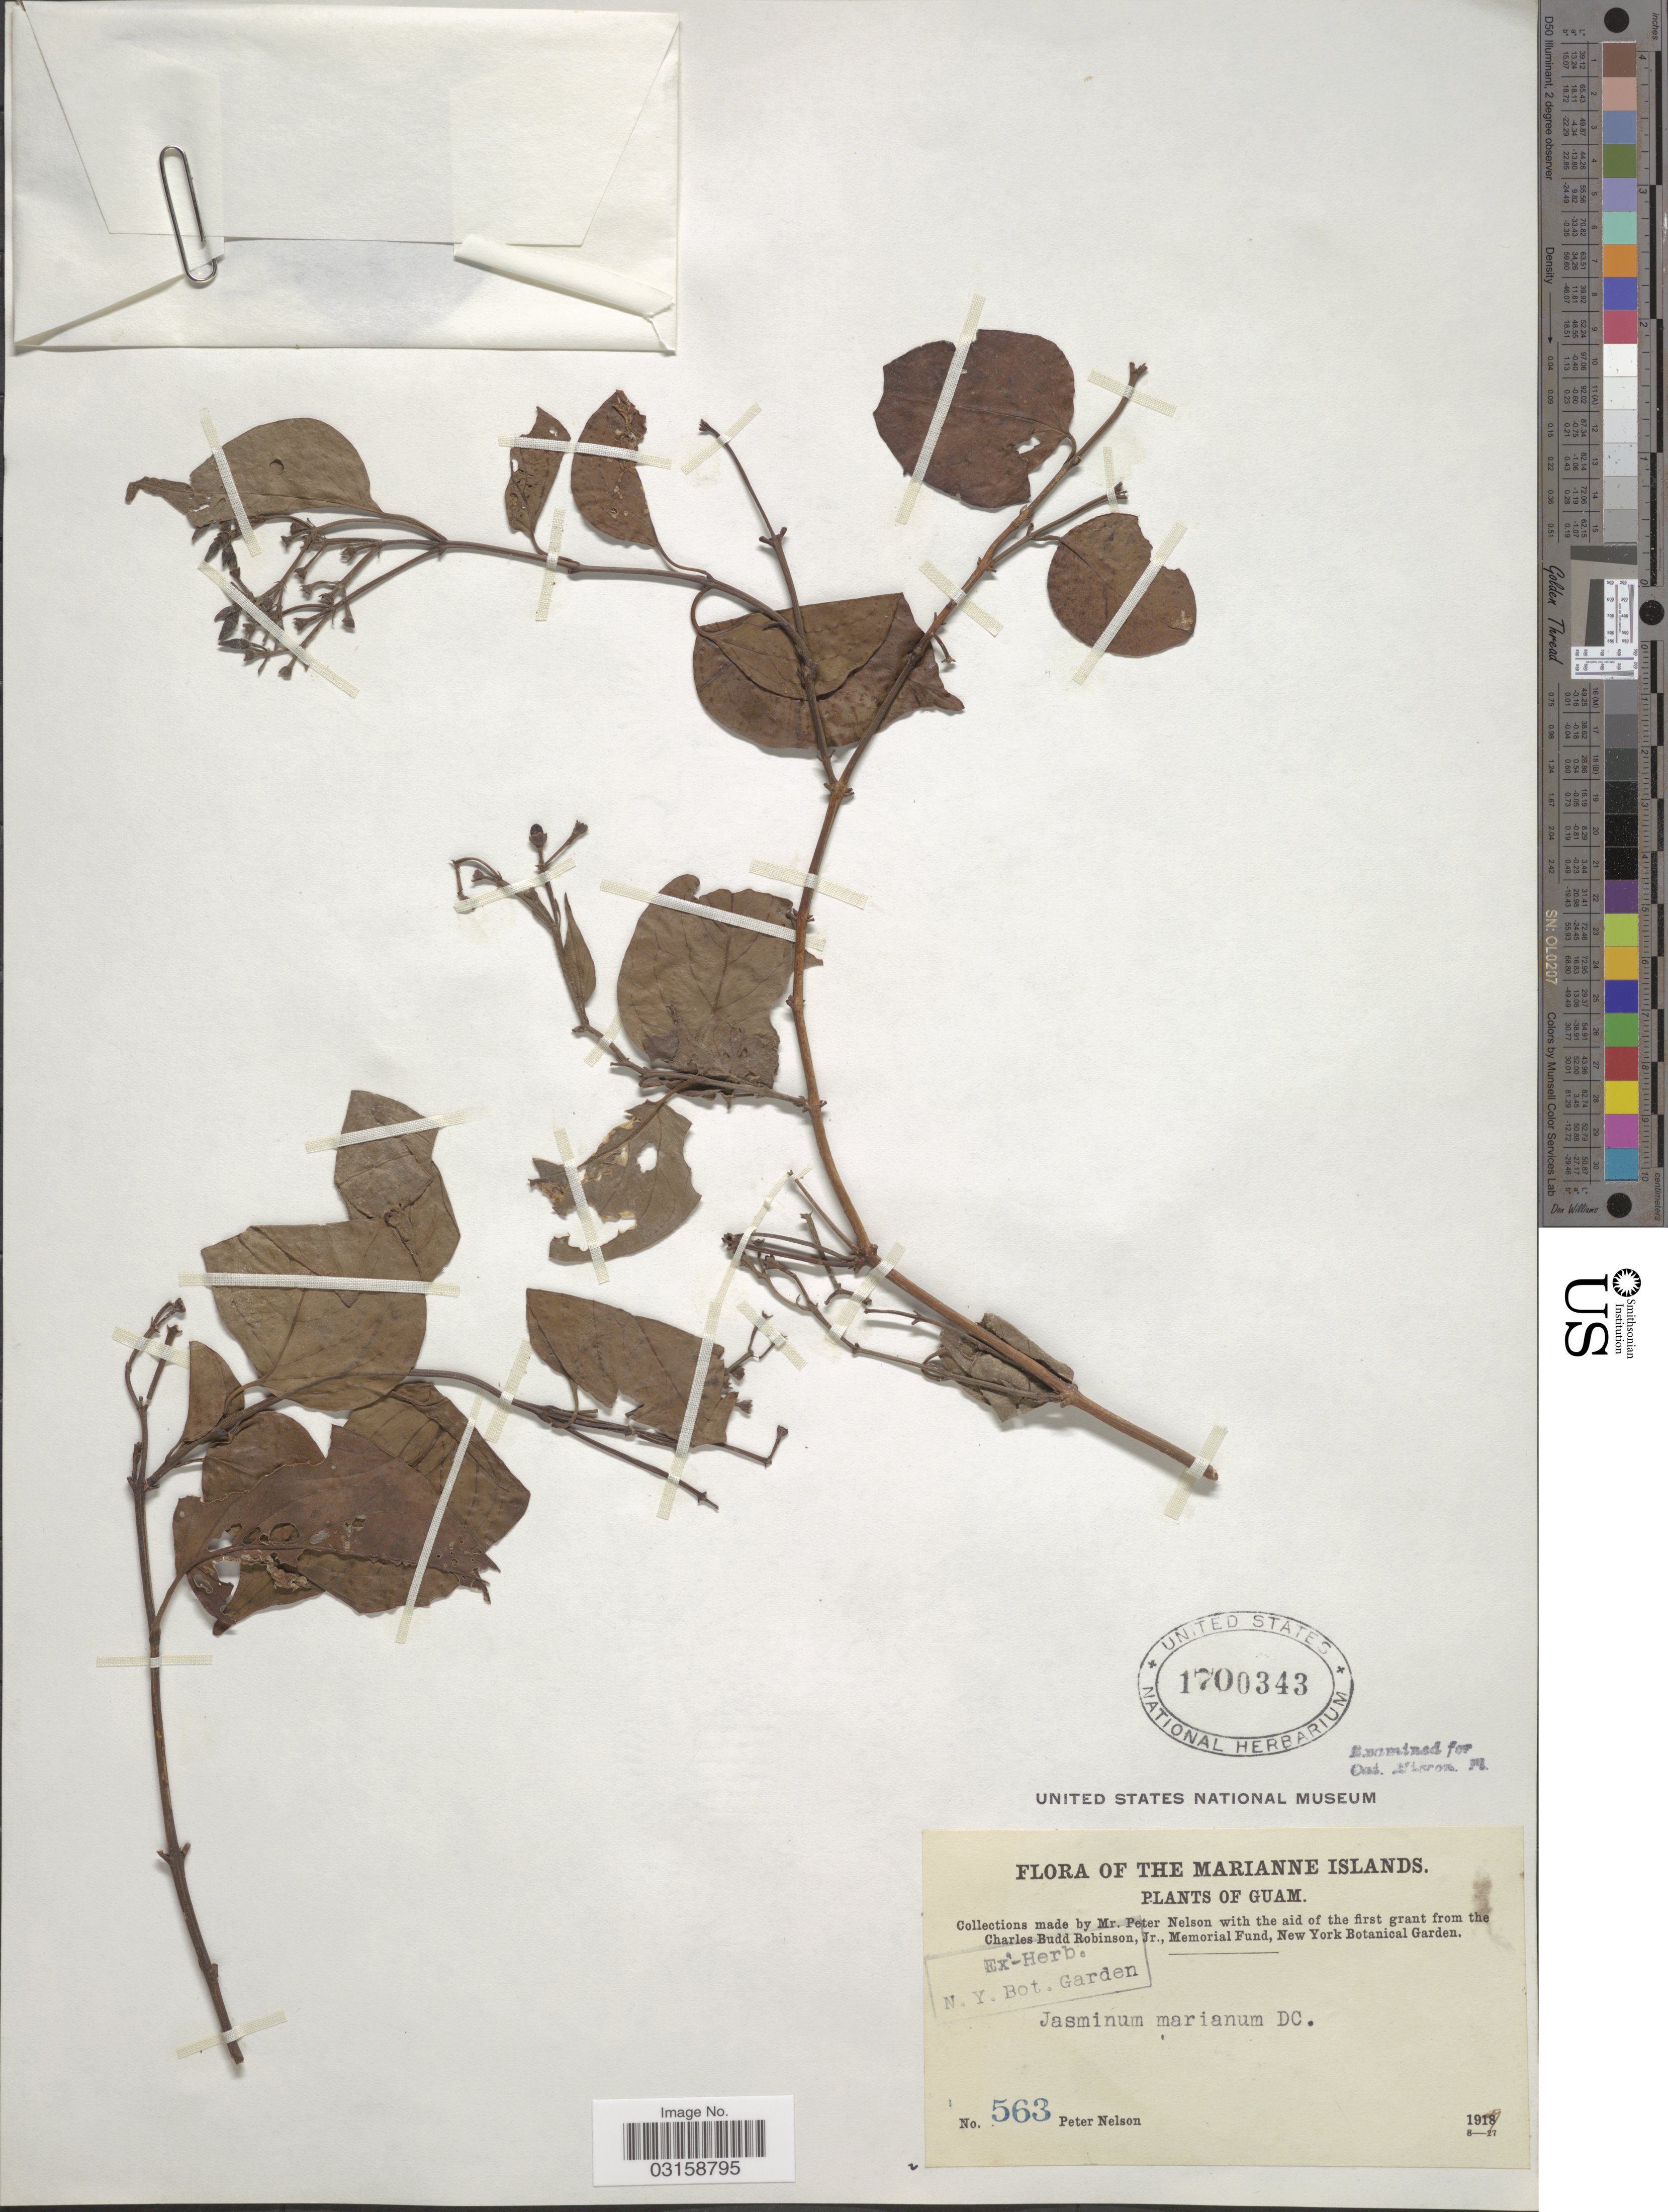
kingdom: Plantae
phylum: Tracheophyta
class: Magnoliopsida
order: Lamiales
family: Oleaceae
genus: Jasminum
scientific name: Jasminum marianum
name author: DC.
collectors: P. Nelson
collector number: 563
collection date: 1917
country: Guam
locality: Marianne Islands.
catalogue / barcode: US 1700343